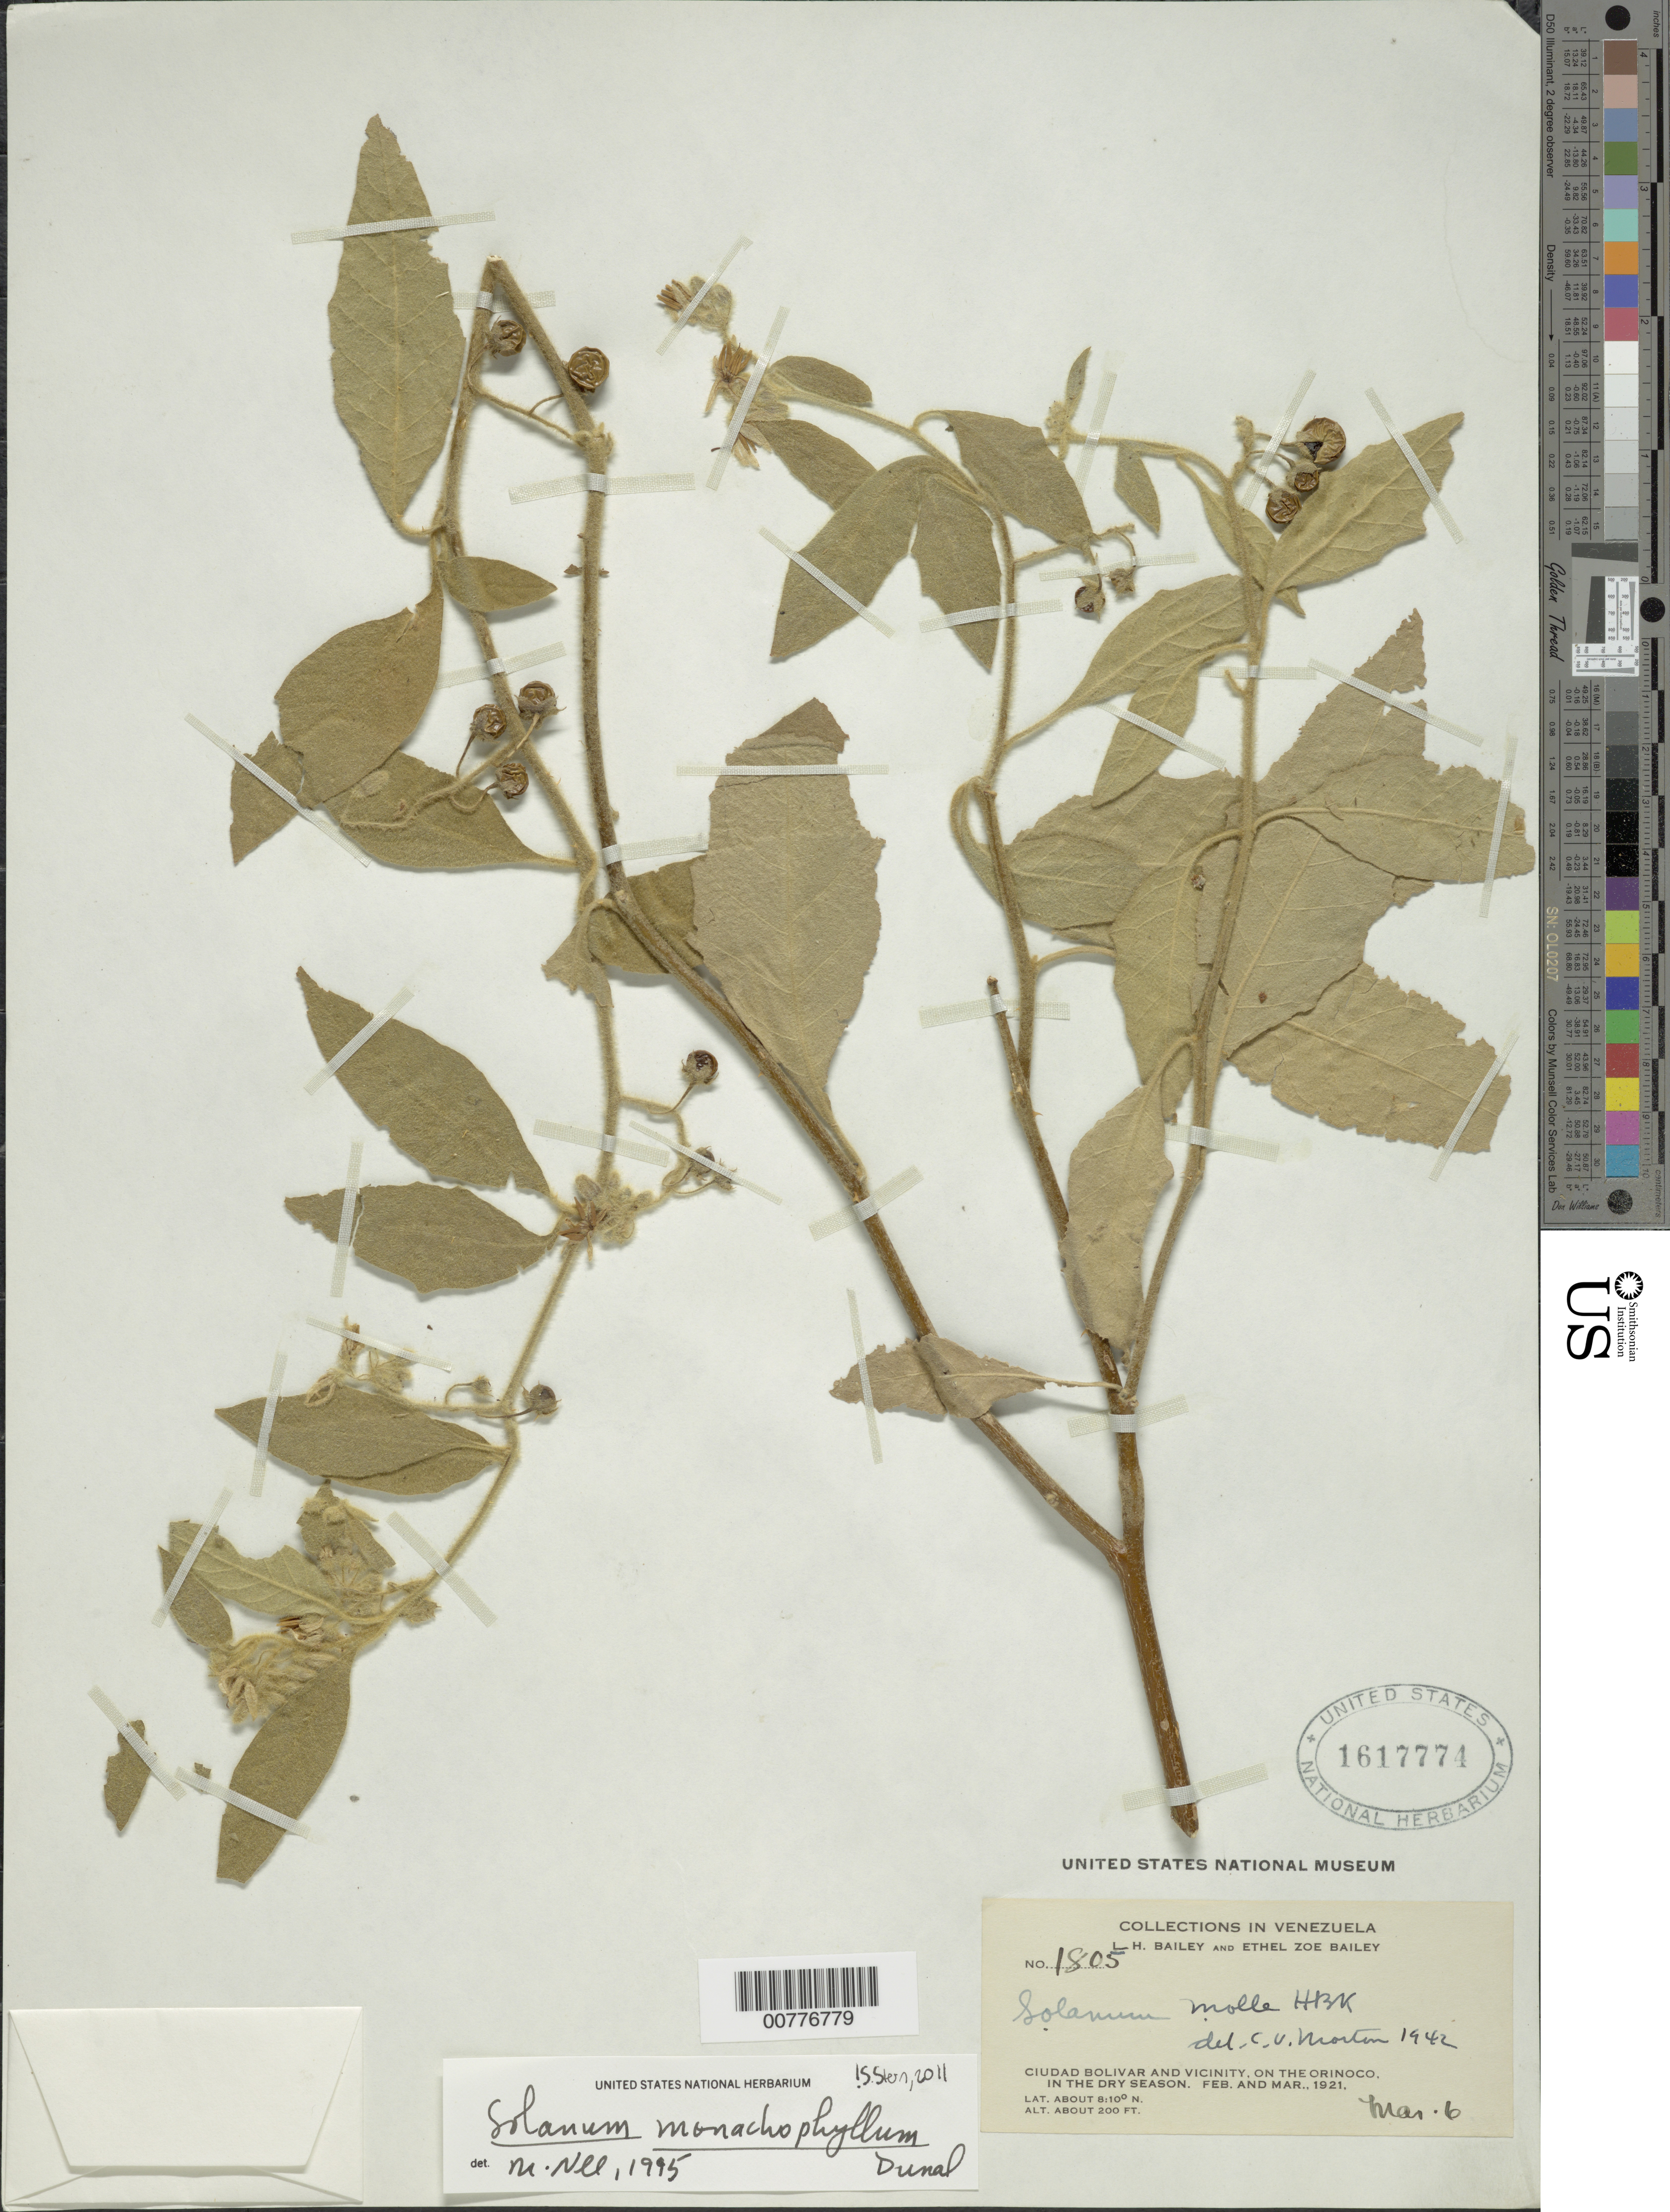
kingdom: Plantae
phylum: Tracheophyta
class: Magnoliopsida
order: Solanales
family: Solanaceae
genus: Solanum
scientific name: Solanum monachophyllum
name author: Dunal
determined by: Nee, Michael H.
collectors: L. H. Bailey & E. Z. Bailey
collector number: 1805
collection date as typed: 3 Mar 1921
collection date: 1921-03-03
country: Venezuela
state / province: Bolívar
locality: Ciudad Bolívar and vicinity, Orinoco R.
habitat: Dry season.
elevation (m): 60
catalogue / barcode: US 1617774